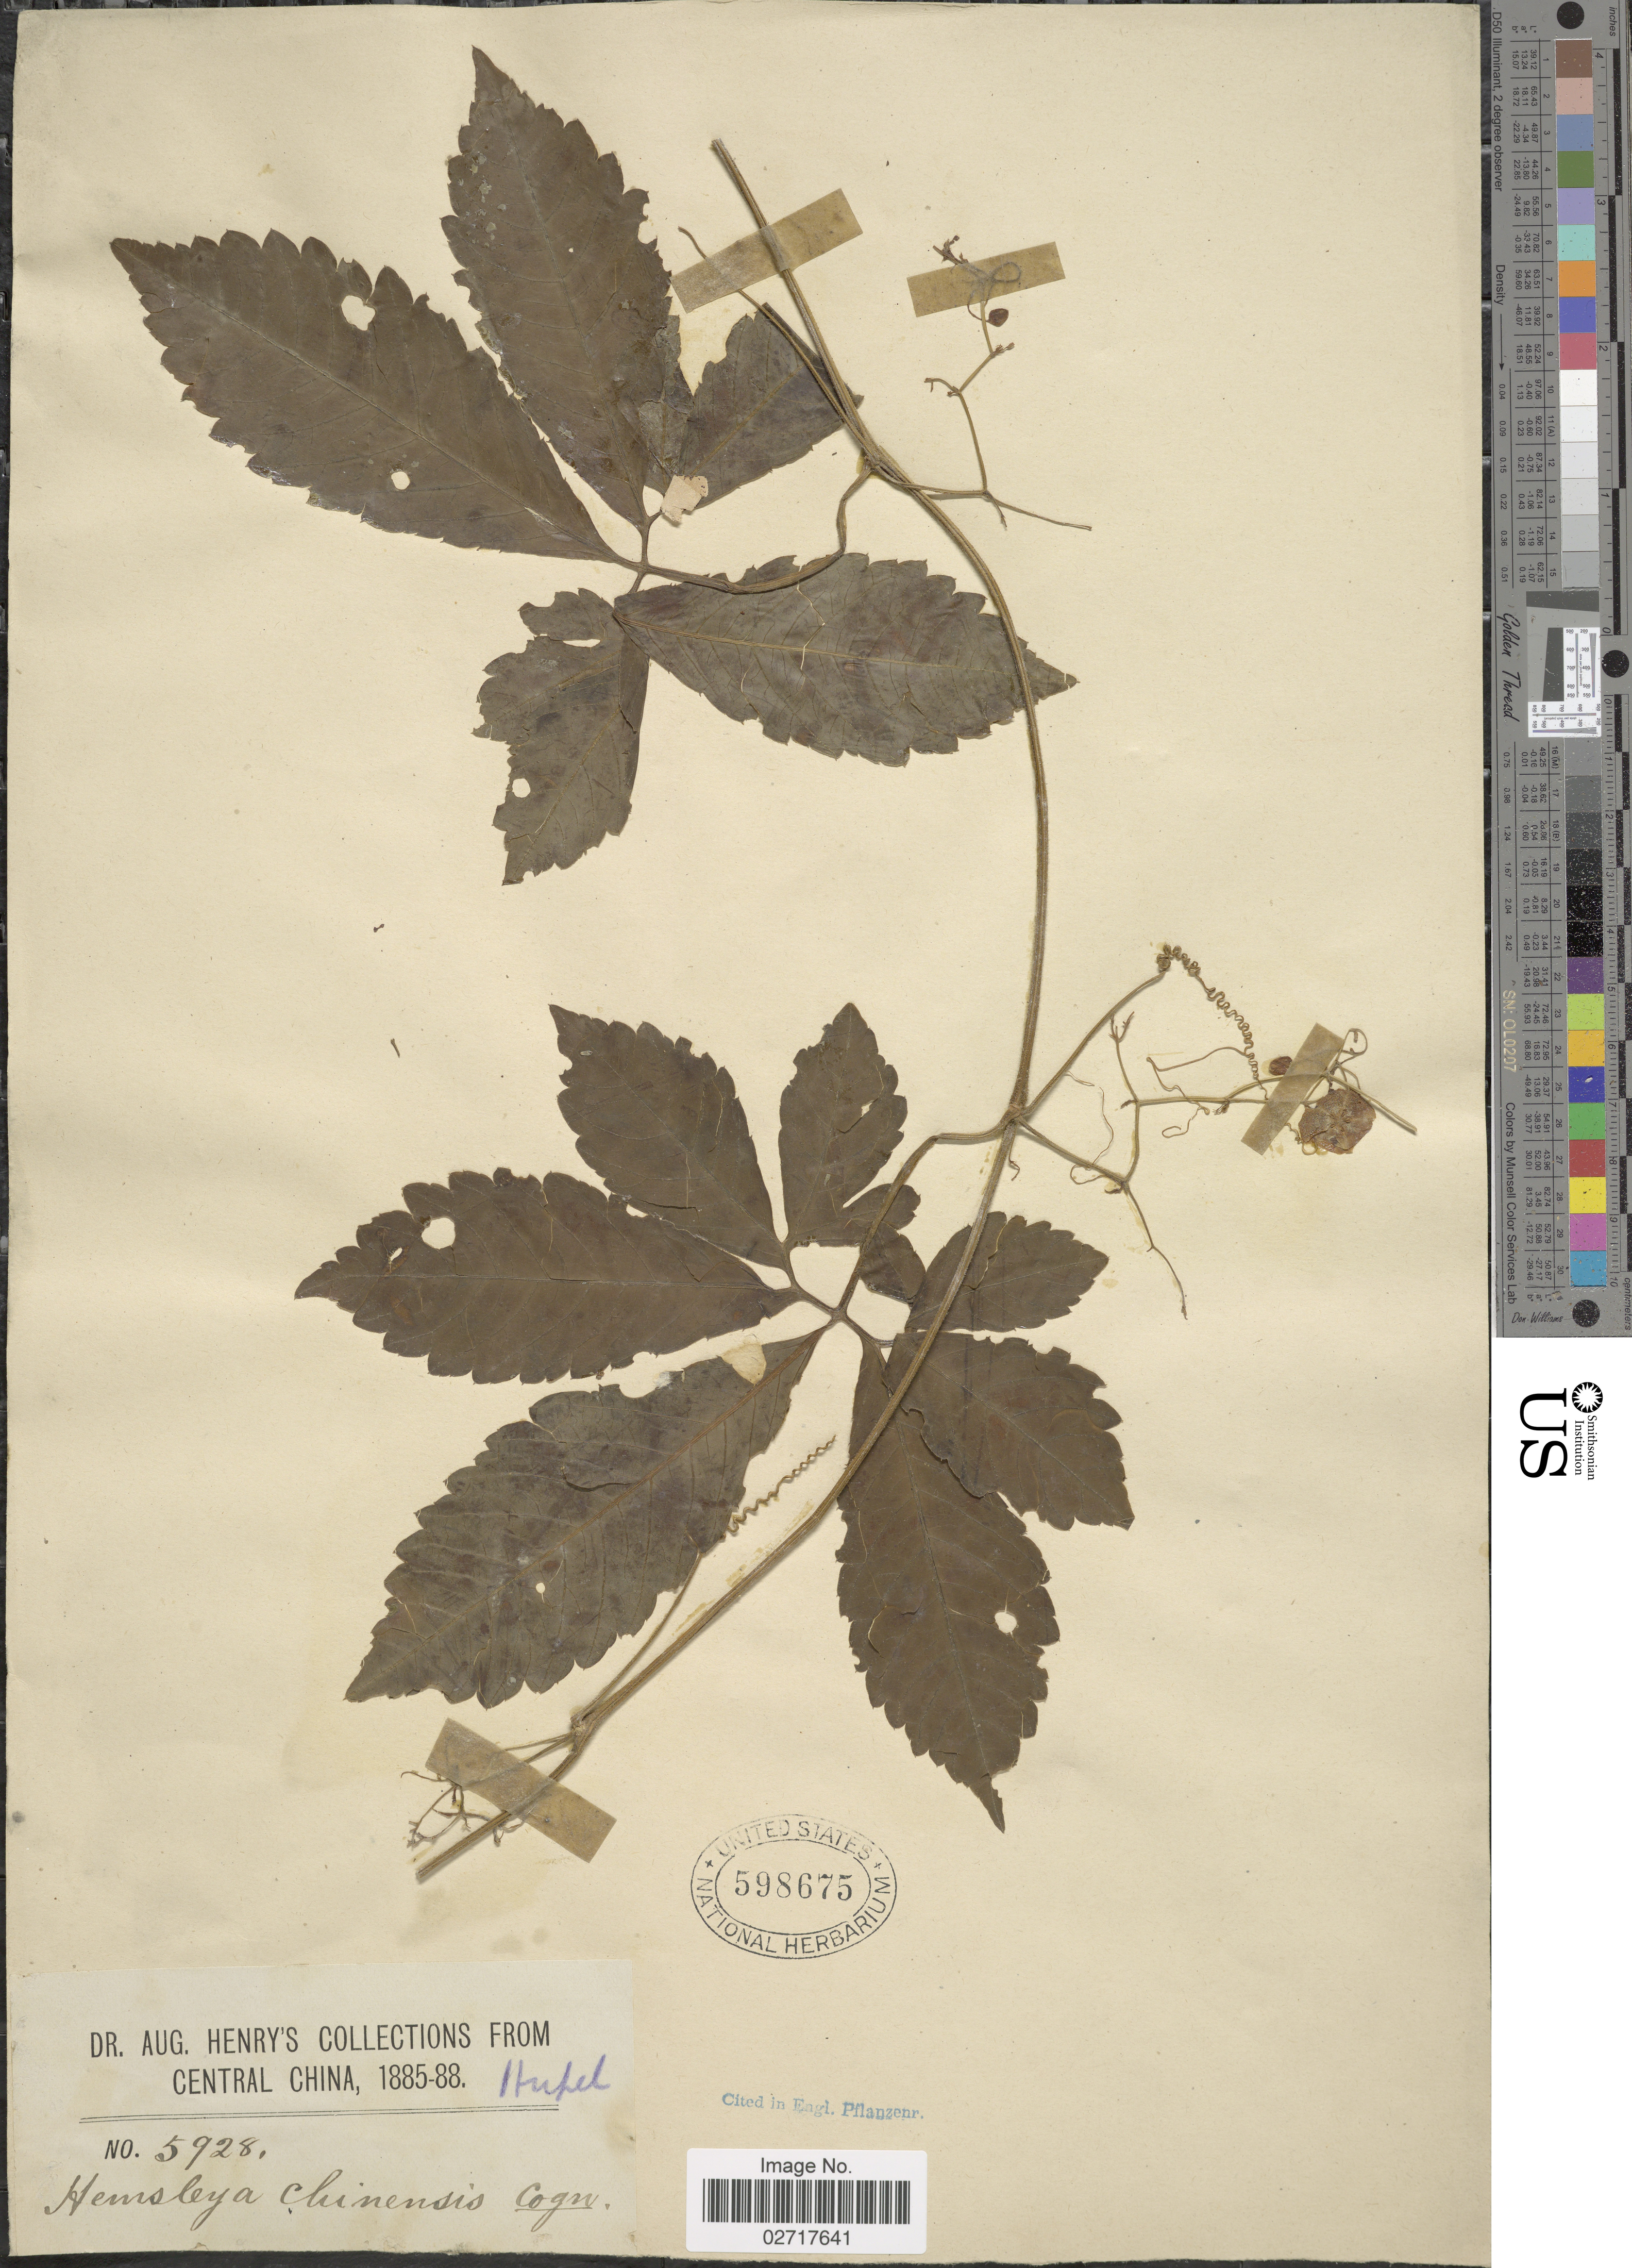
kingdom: Plantae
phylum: Tracheophyta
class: Magnoliopsida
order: Cucurbitales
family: Cucurbitaceae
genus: Hemsleya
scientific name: Hemsleya chinensis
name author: Cogn.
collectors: A. Henry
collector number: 5928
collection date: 1885/1888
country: China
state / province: Hubei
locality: Central China. Hupeh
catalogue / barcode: US 598675